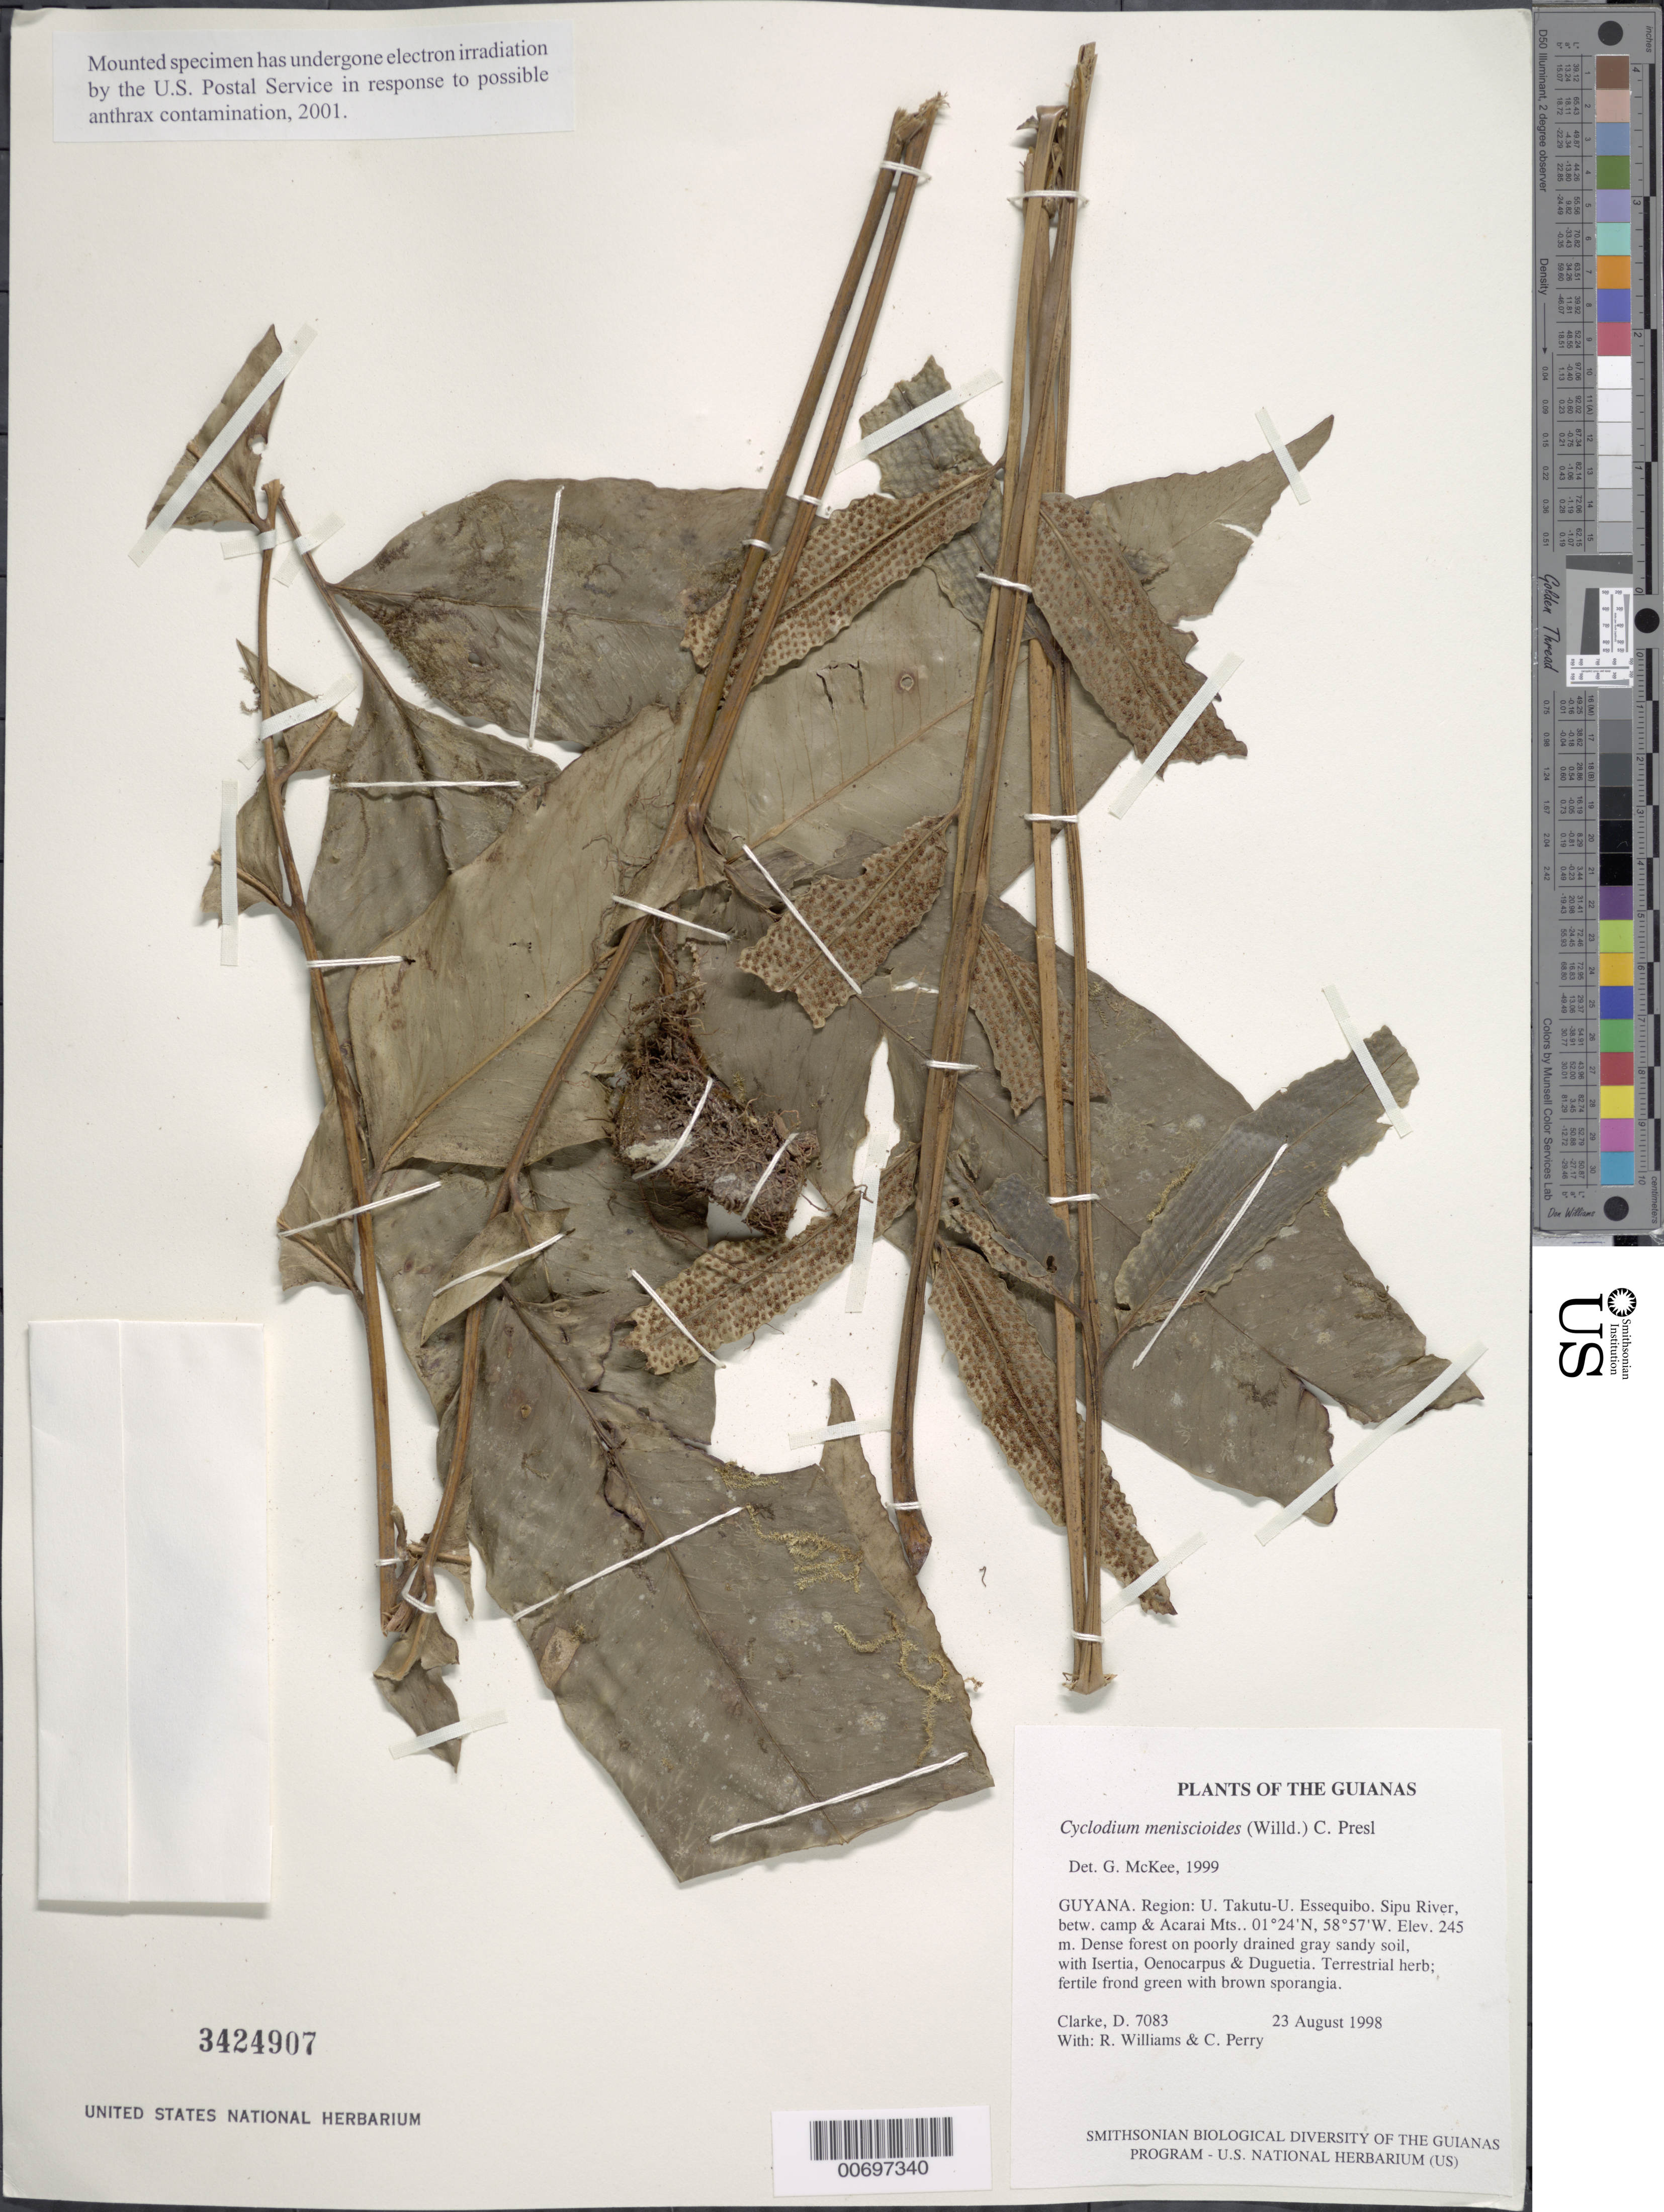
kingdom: Plantae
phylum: Tracheophyta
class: Polypodiopsida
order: Polypodiales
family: Dryopteridaceae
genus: Cyclodium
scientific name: Cyclodium meniscioides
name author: (Willd.) C. Presl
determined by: McKee, G. S., (US), NMNH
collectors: H. D. Clarke, R. Williams & C. Perry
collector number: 7083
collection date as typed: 23 August 1998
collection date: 1998-08-23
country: Guyana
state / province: U. Takutu-U. Essequibo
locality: Sipu River, betw. camp & Acarai Mts.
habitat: Dense forest on poorly drained gray sandy soil, with Isertia, Oenocarpus & Duguetia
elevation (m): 245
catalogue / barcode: US 3424907